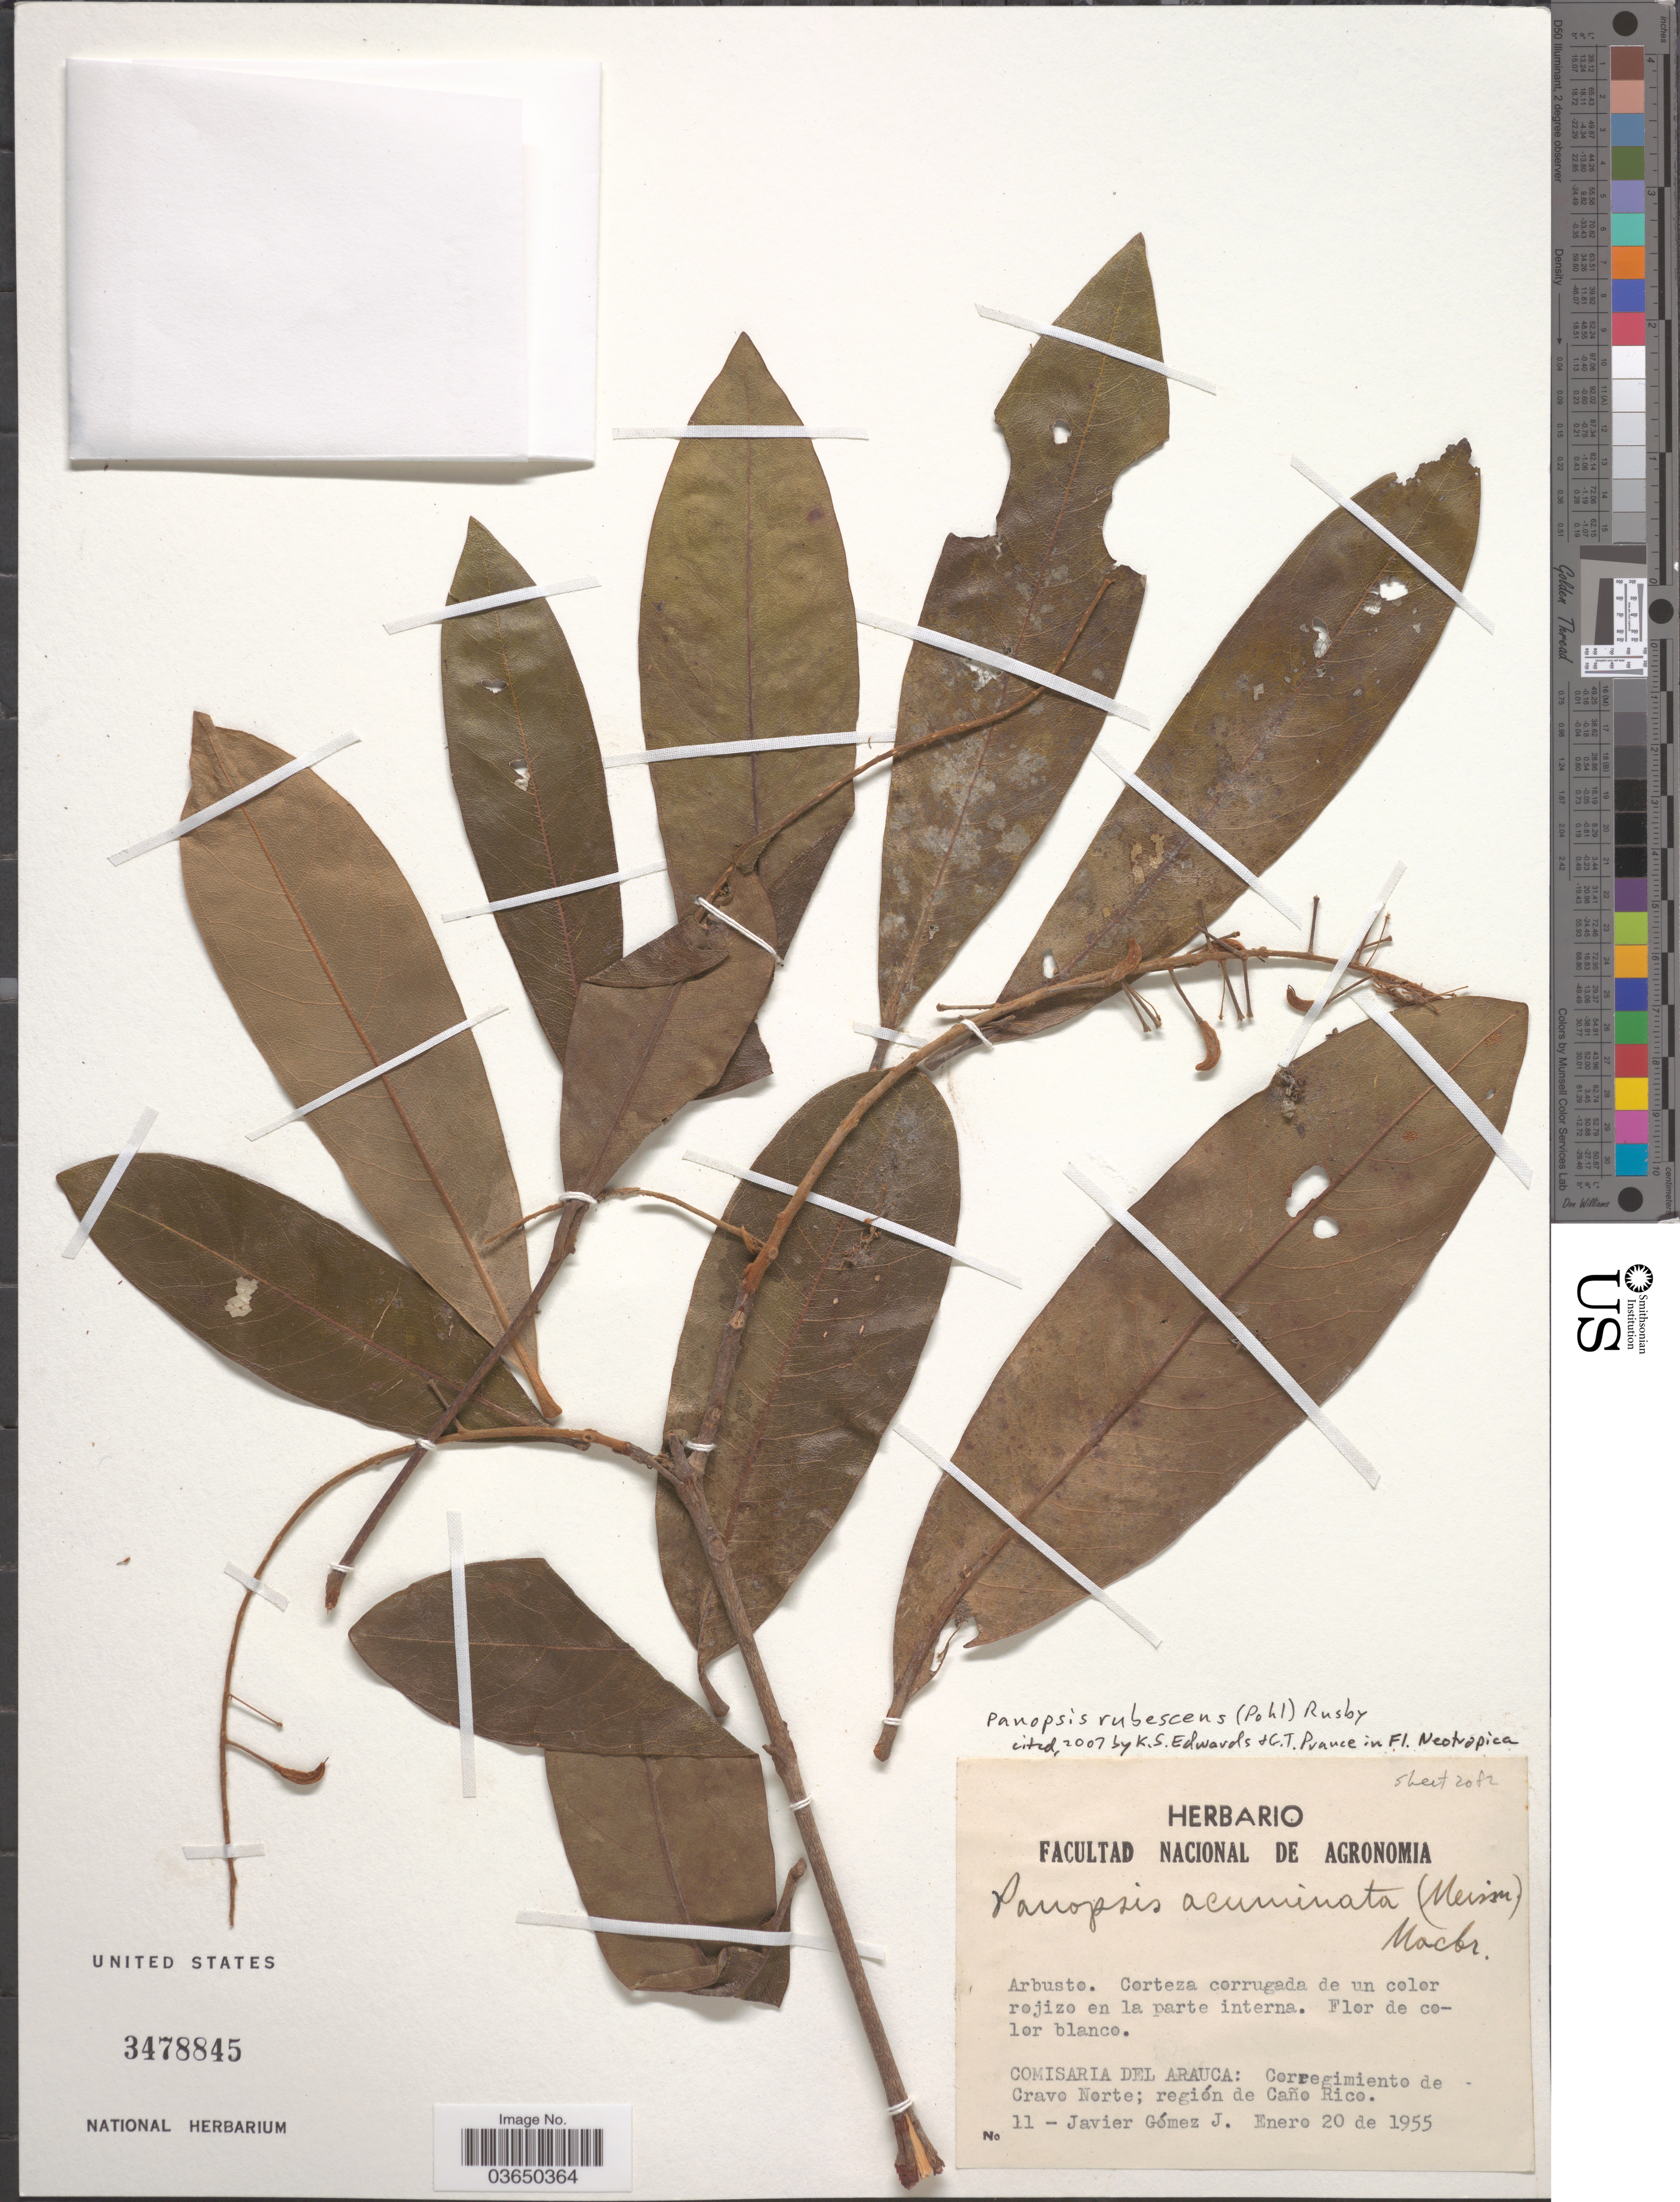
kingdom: Plantae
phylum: Tracheophyta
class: Magnoliopsida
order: Proteales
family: Proteaceae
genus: Panopsis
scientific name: Panopsis rubescens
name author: (Pohl) Pittier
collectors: G. Javier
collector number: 11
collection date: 1955-01-20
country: Colombia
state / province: Arauca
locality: Comisaria del Arauca: Corregimiento de Cravo Norte; región de Caño Rico.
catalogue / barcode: US 3478845